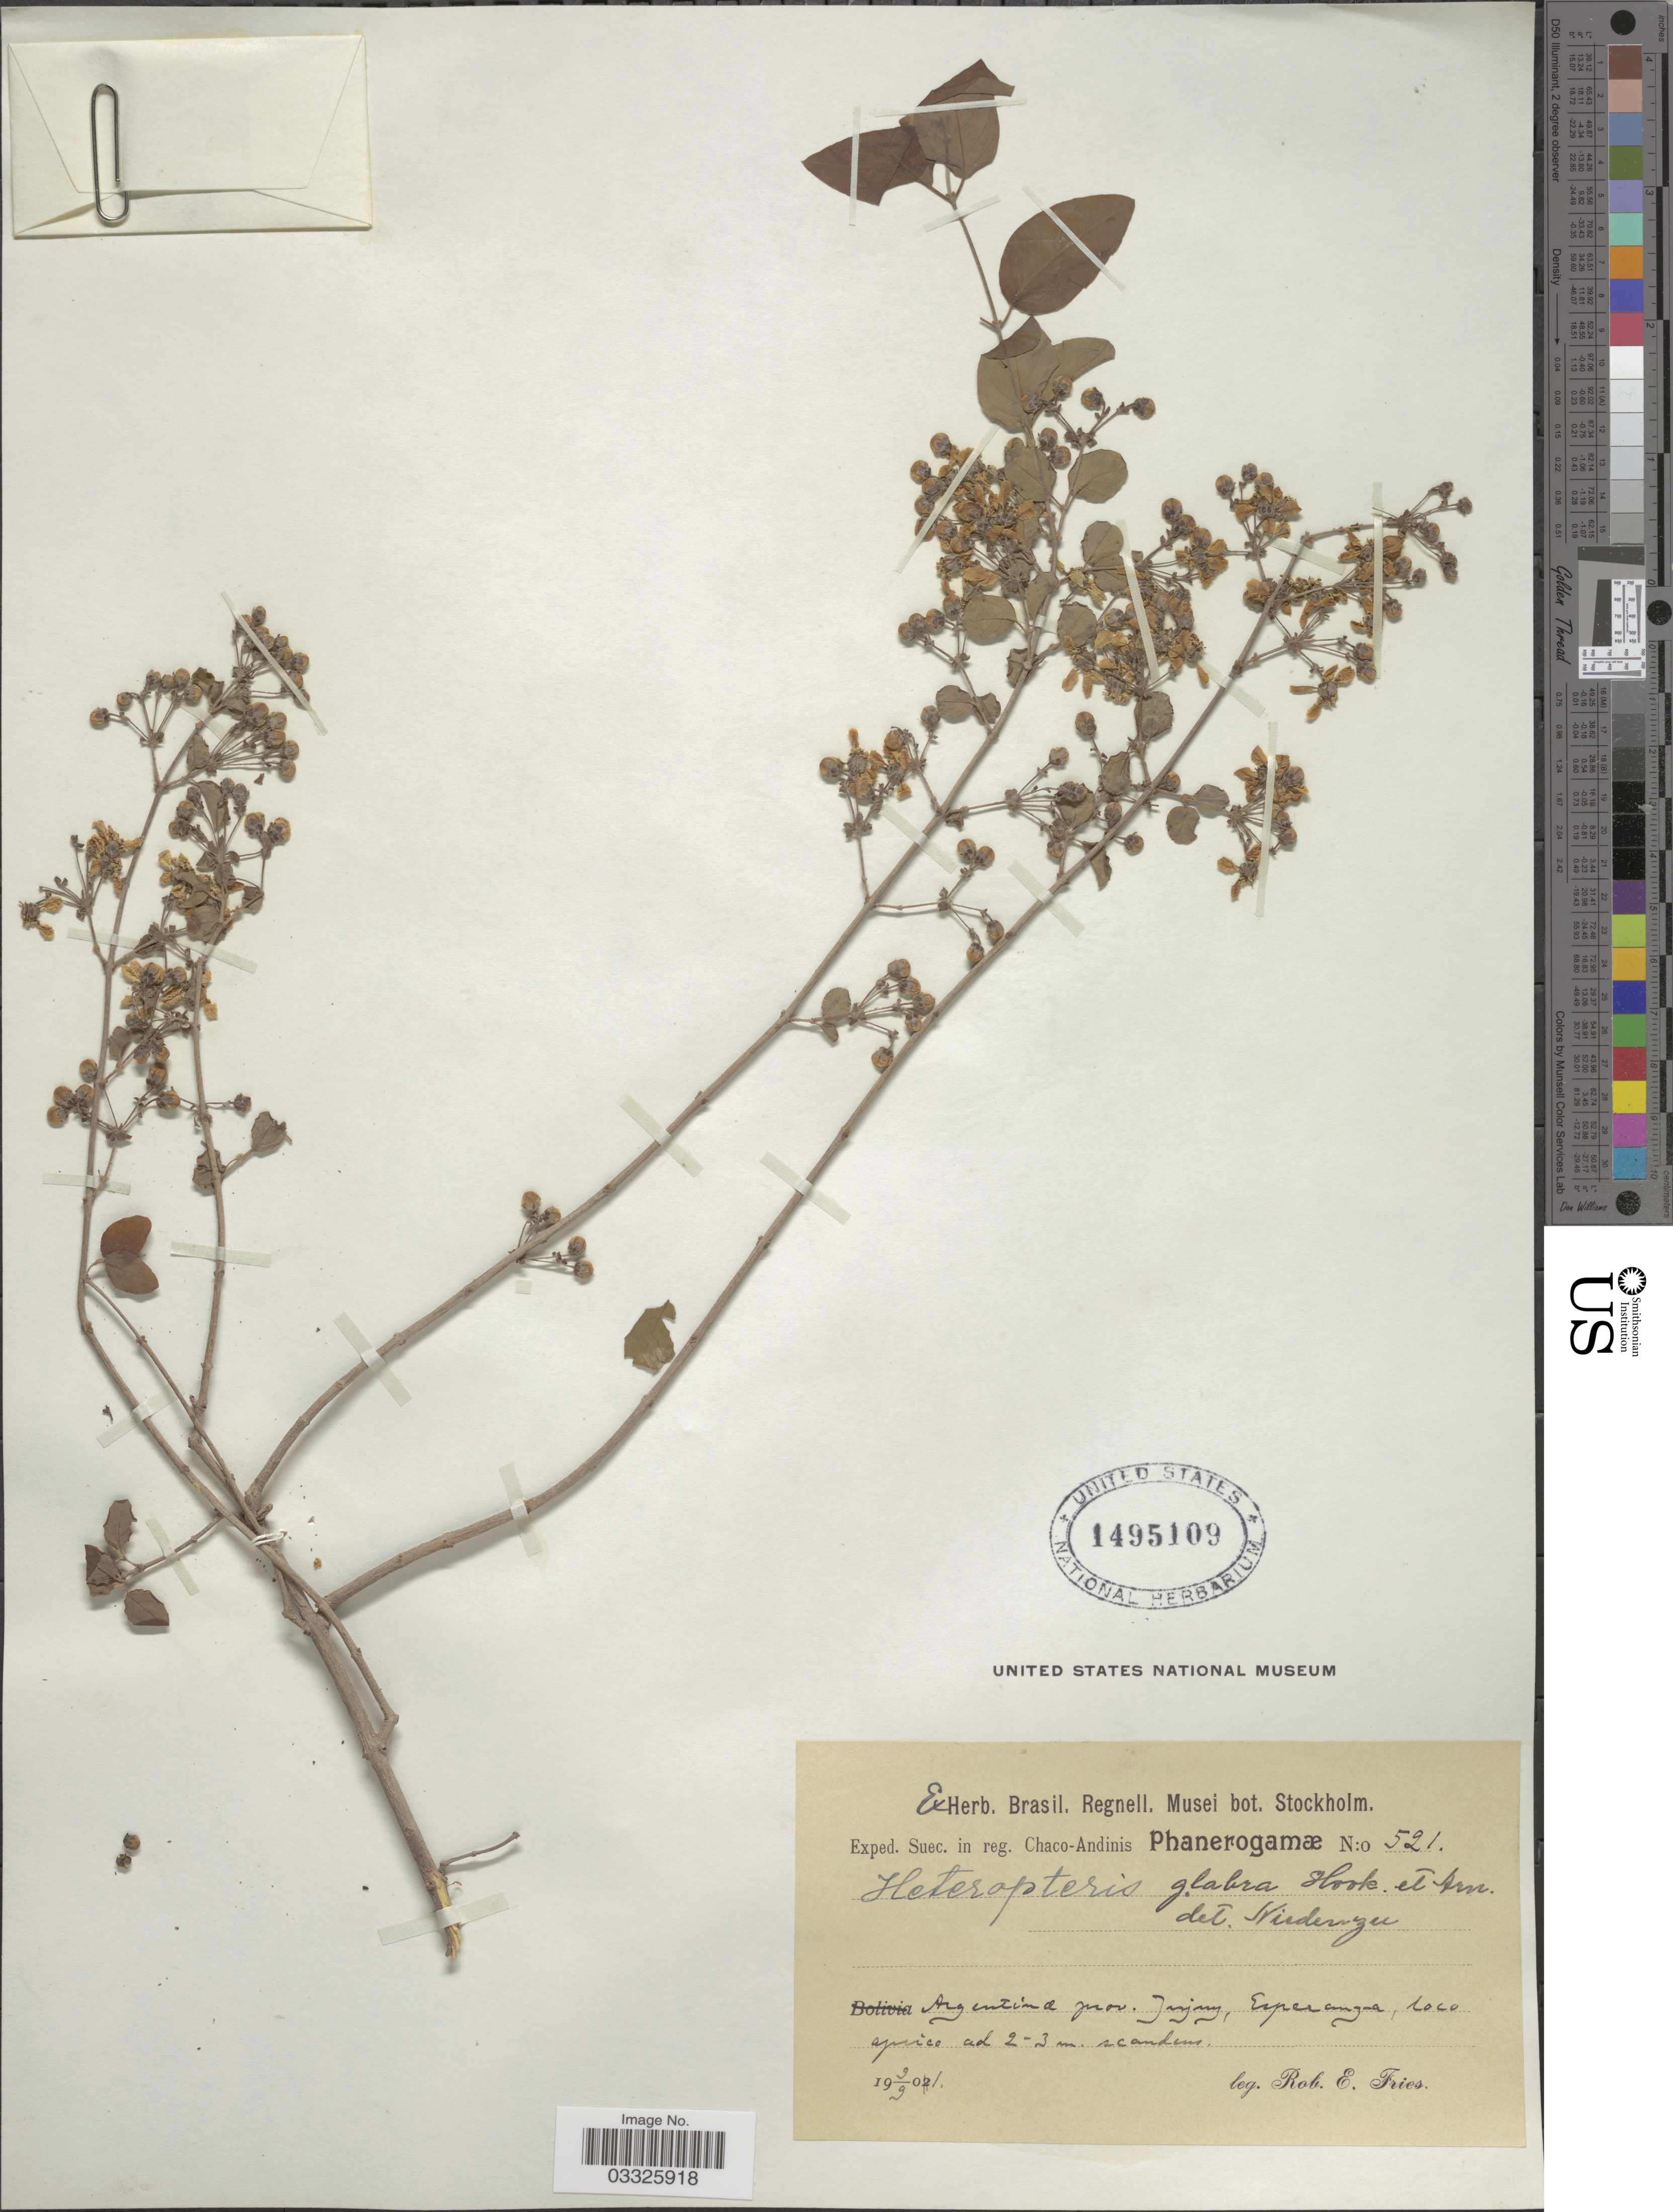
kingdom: Plantae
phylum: Tracheophyta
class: Magnoliopsida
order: Malpighiales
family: Malpighiaceae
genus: Heteropterys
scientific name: Heteropterys glabra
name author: Hook. & Arn.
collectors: R. E. Fries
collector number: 521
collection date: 1901-09-09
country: Argentina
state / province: Jujuy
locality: Esperanza.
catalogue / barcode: US 1495109